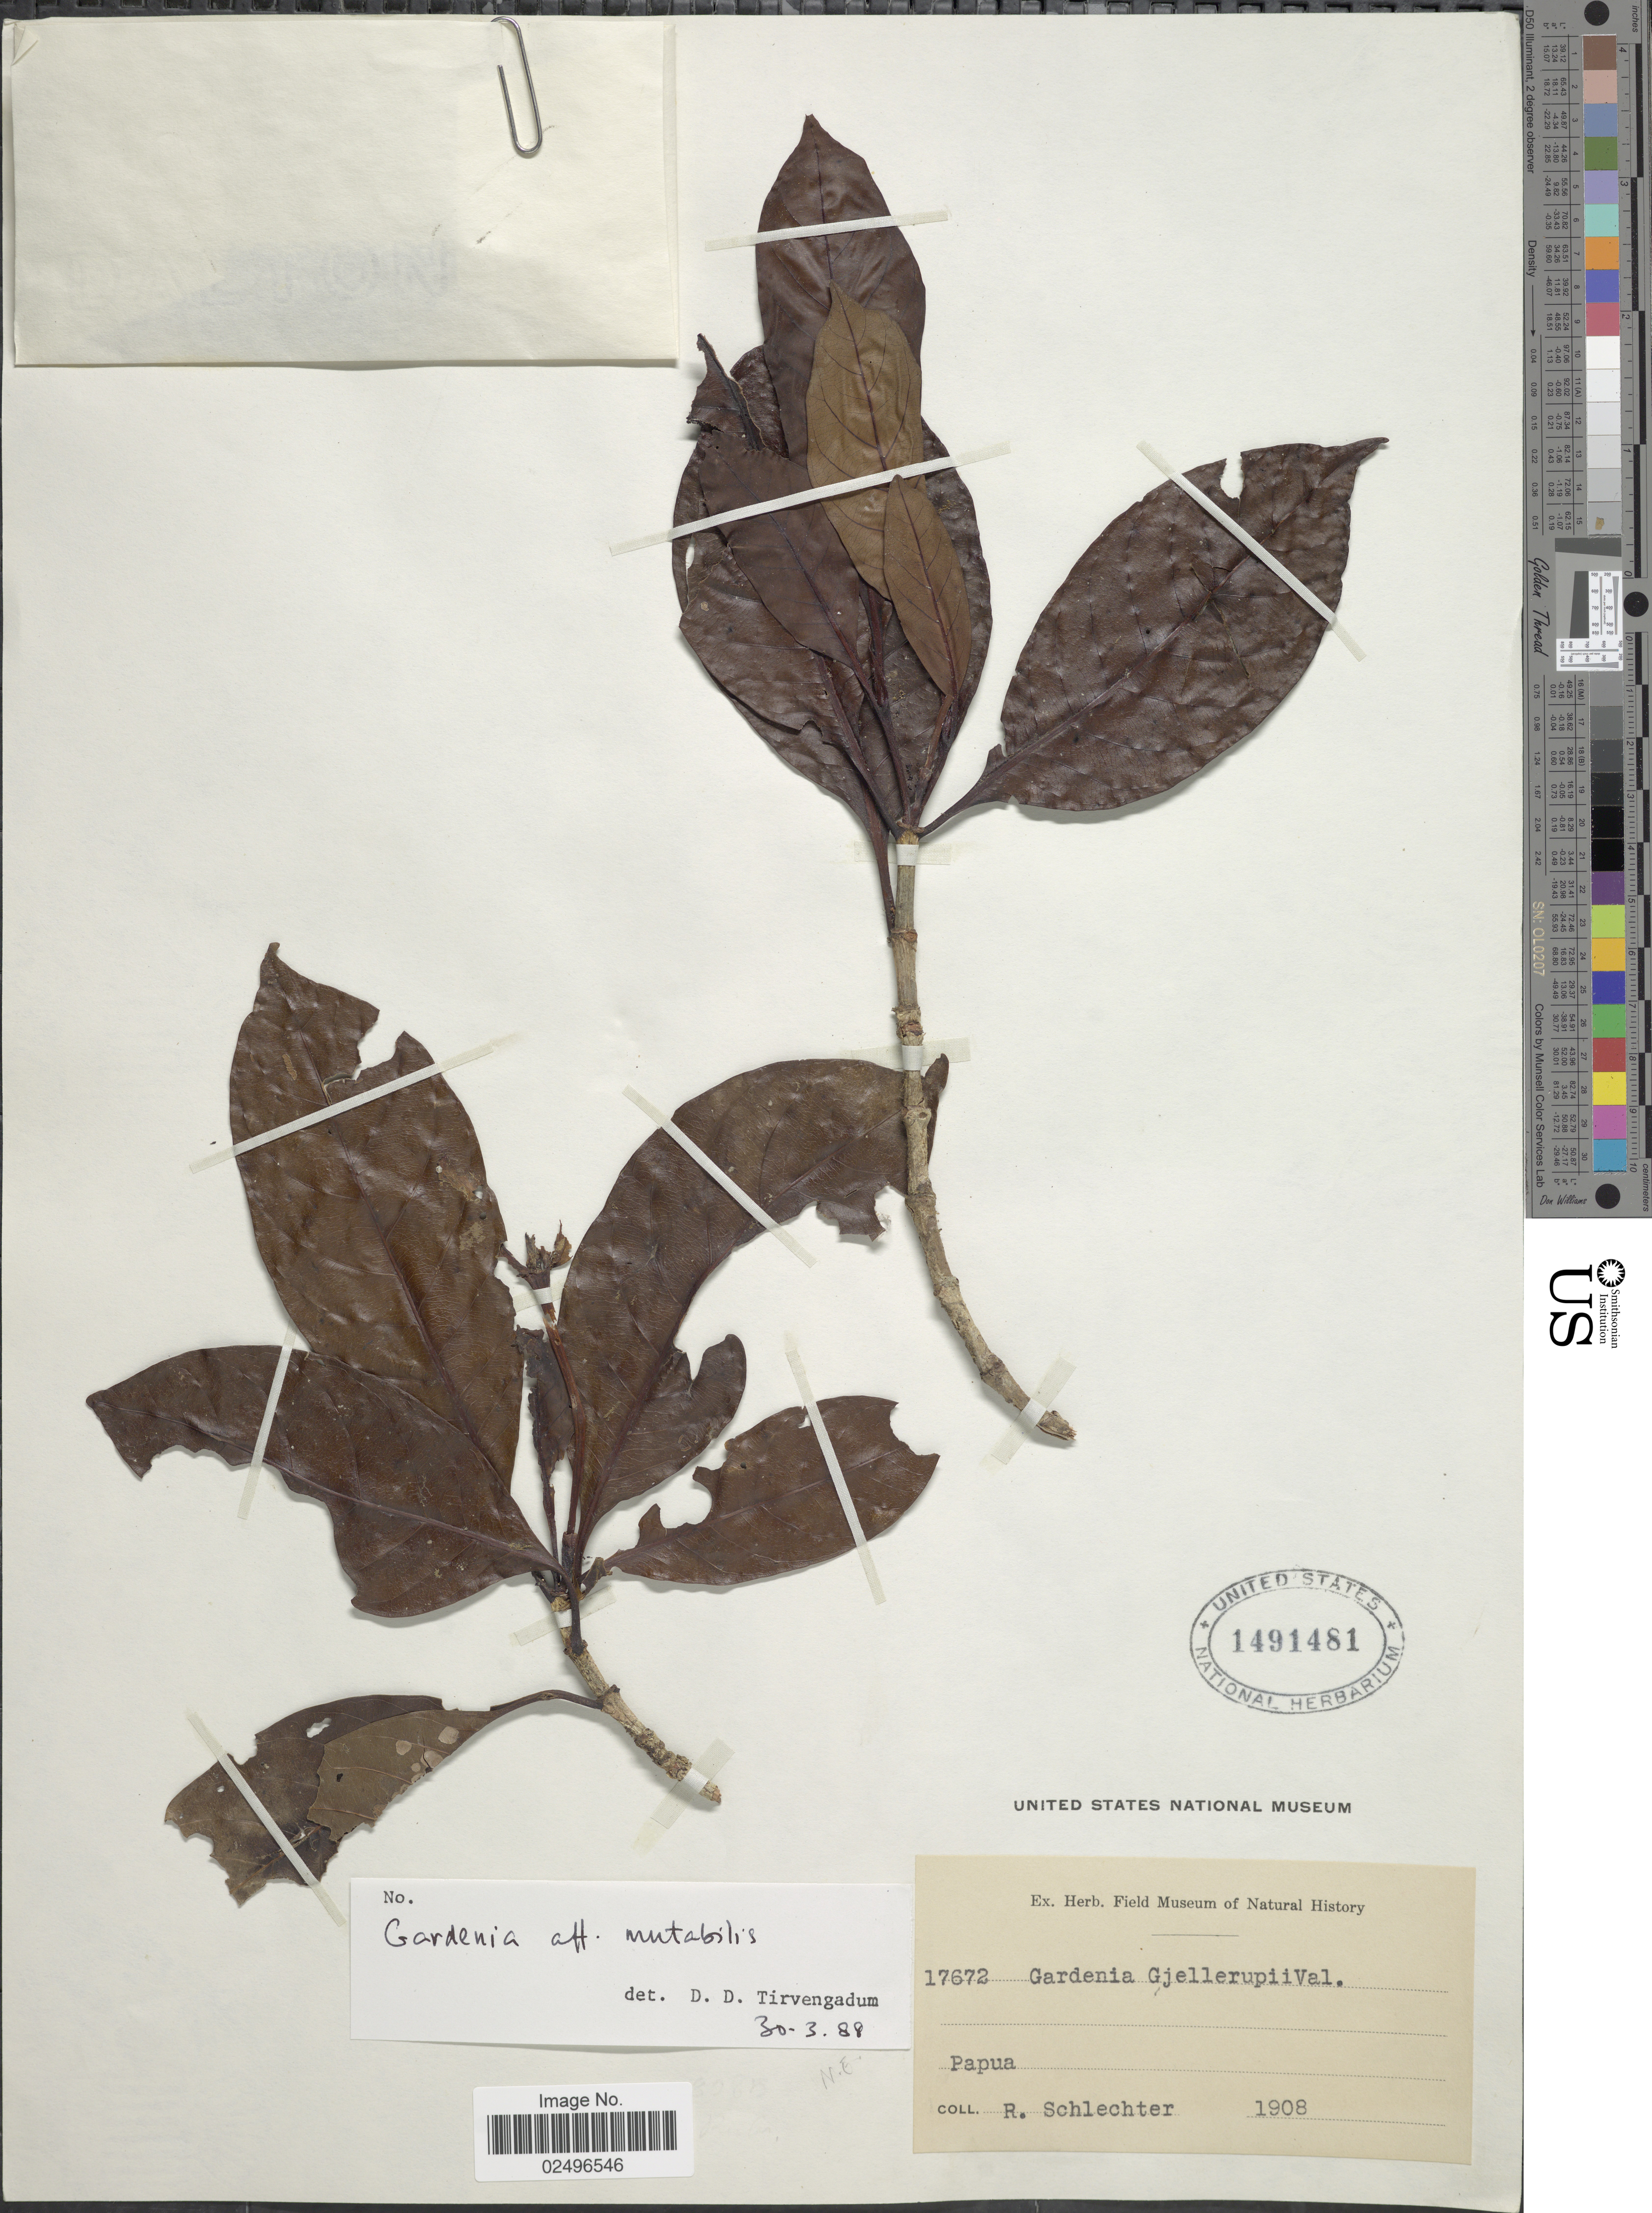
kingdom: Plantae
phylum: Tracheophyta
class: Magnoliopsida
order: Gentianales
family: Rubiaceae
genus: Gardenia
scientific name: Gardenia mutabilis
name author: Reinw.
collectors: F. R. R. Schlechter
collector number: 17672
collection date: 1908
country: Papua New Guinea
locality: Papua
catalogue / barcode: US 1491481